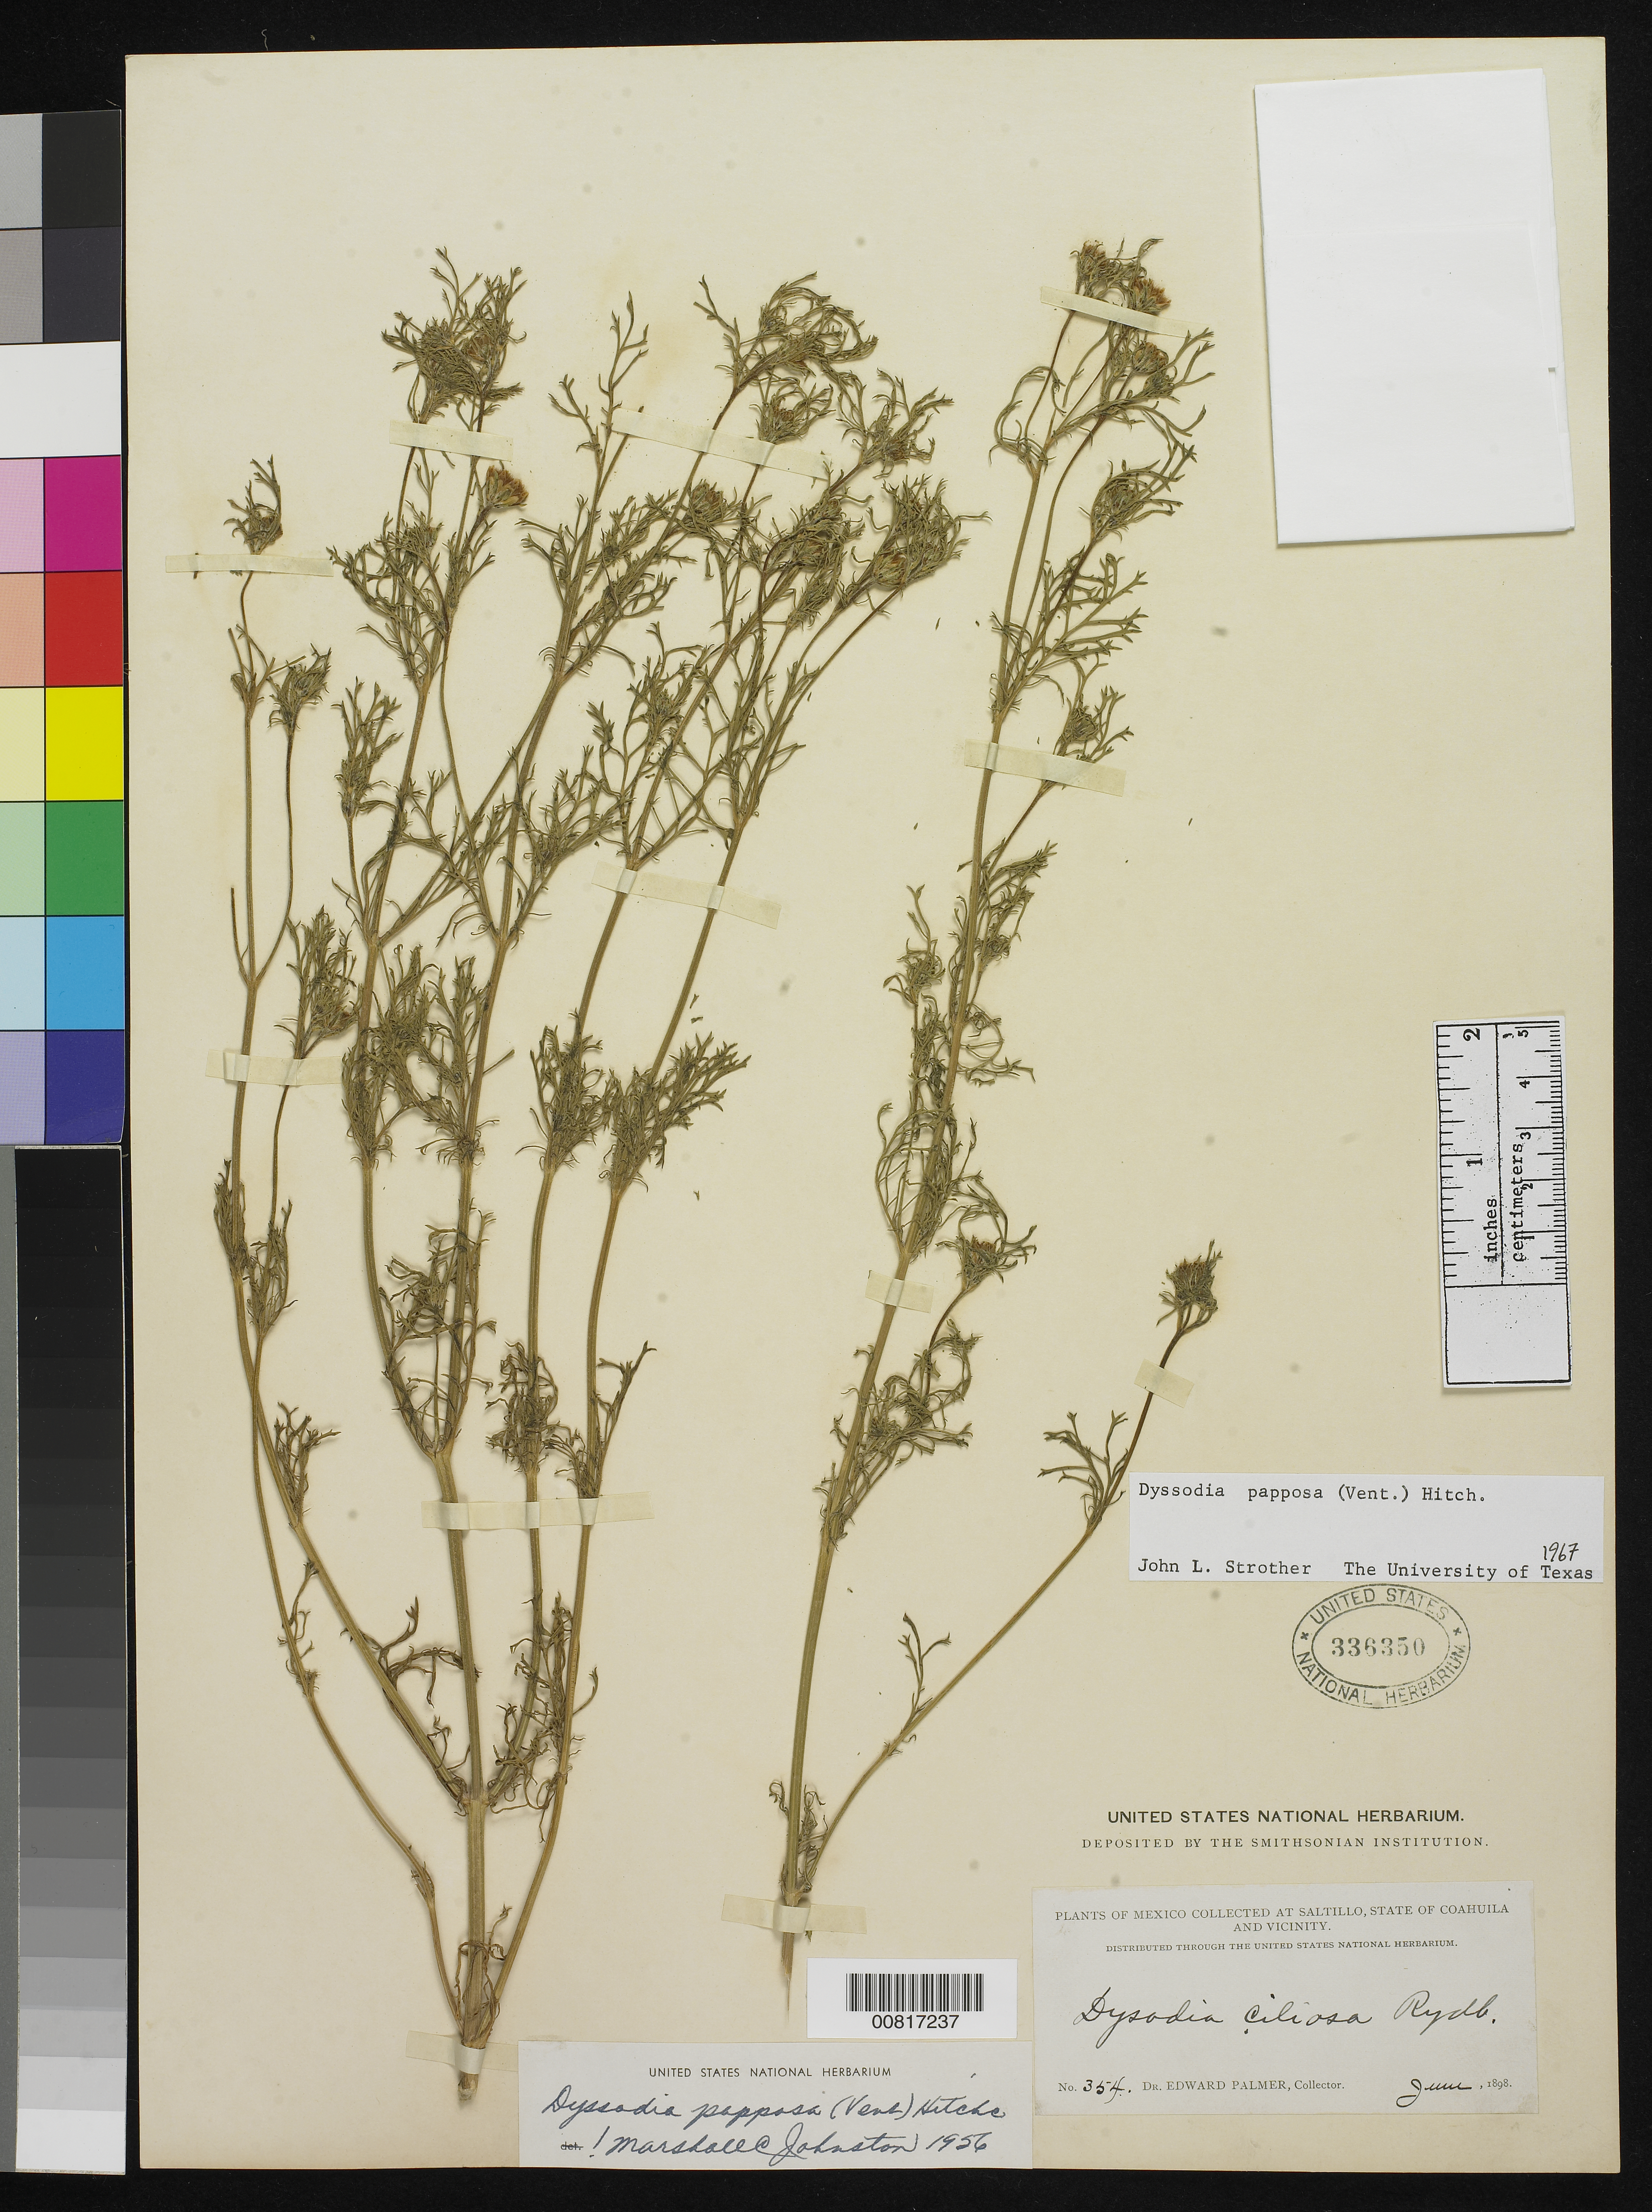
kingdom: Plantae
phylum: Tracheophyta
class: Magnoliopsida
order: Asterales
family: Asteraceae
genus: Dyssodia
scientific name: Dyssodia papposa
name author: (Vent.) Hitchc.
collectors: E. Palmer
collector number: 354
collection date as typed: Jun 1898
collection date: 1898-06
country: Mexico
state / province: Coahuila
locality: Saltillo, Coahuila and vicinity.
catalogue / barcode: US 336350